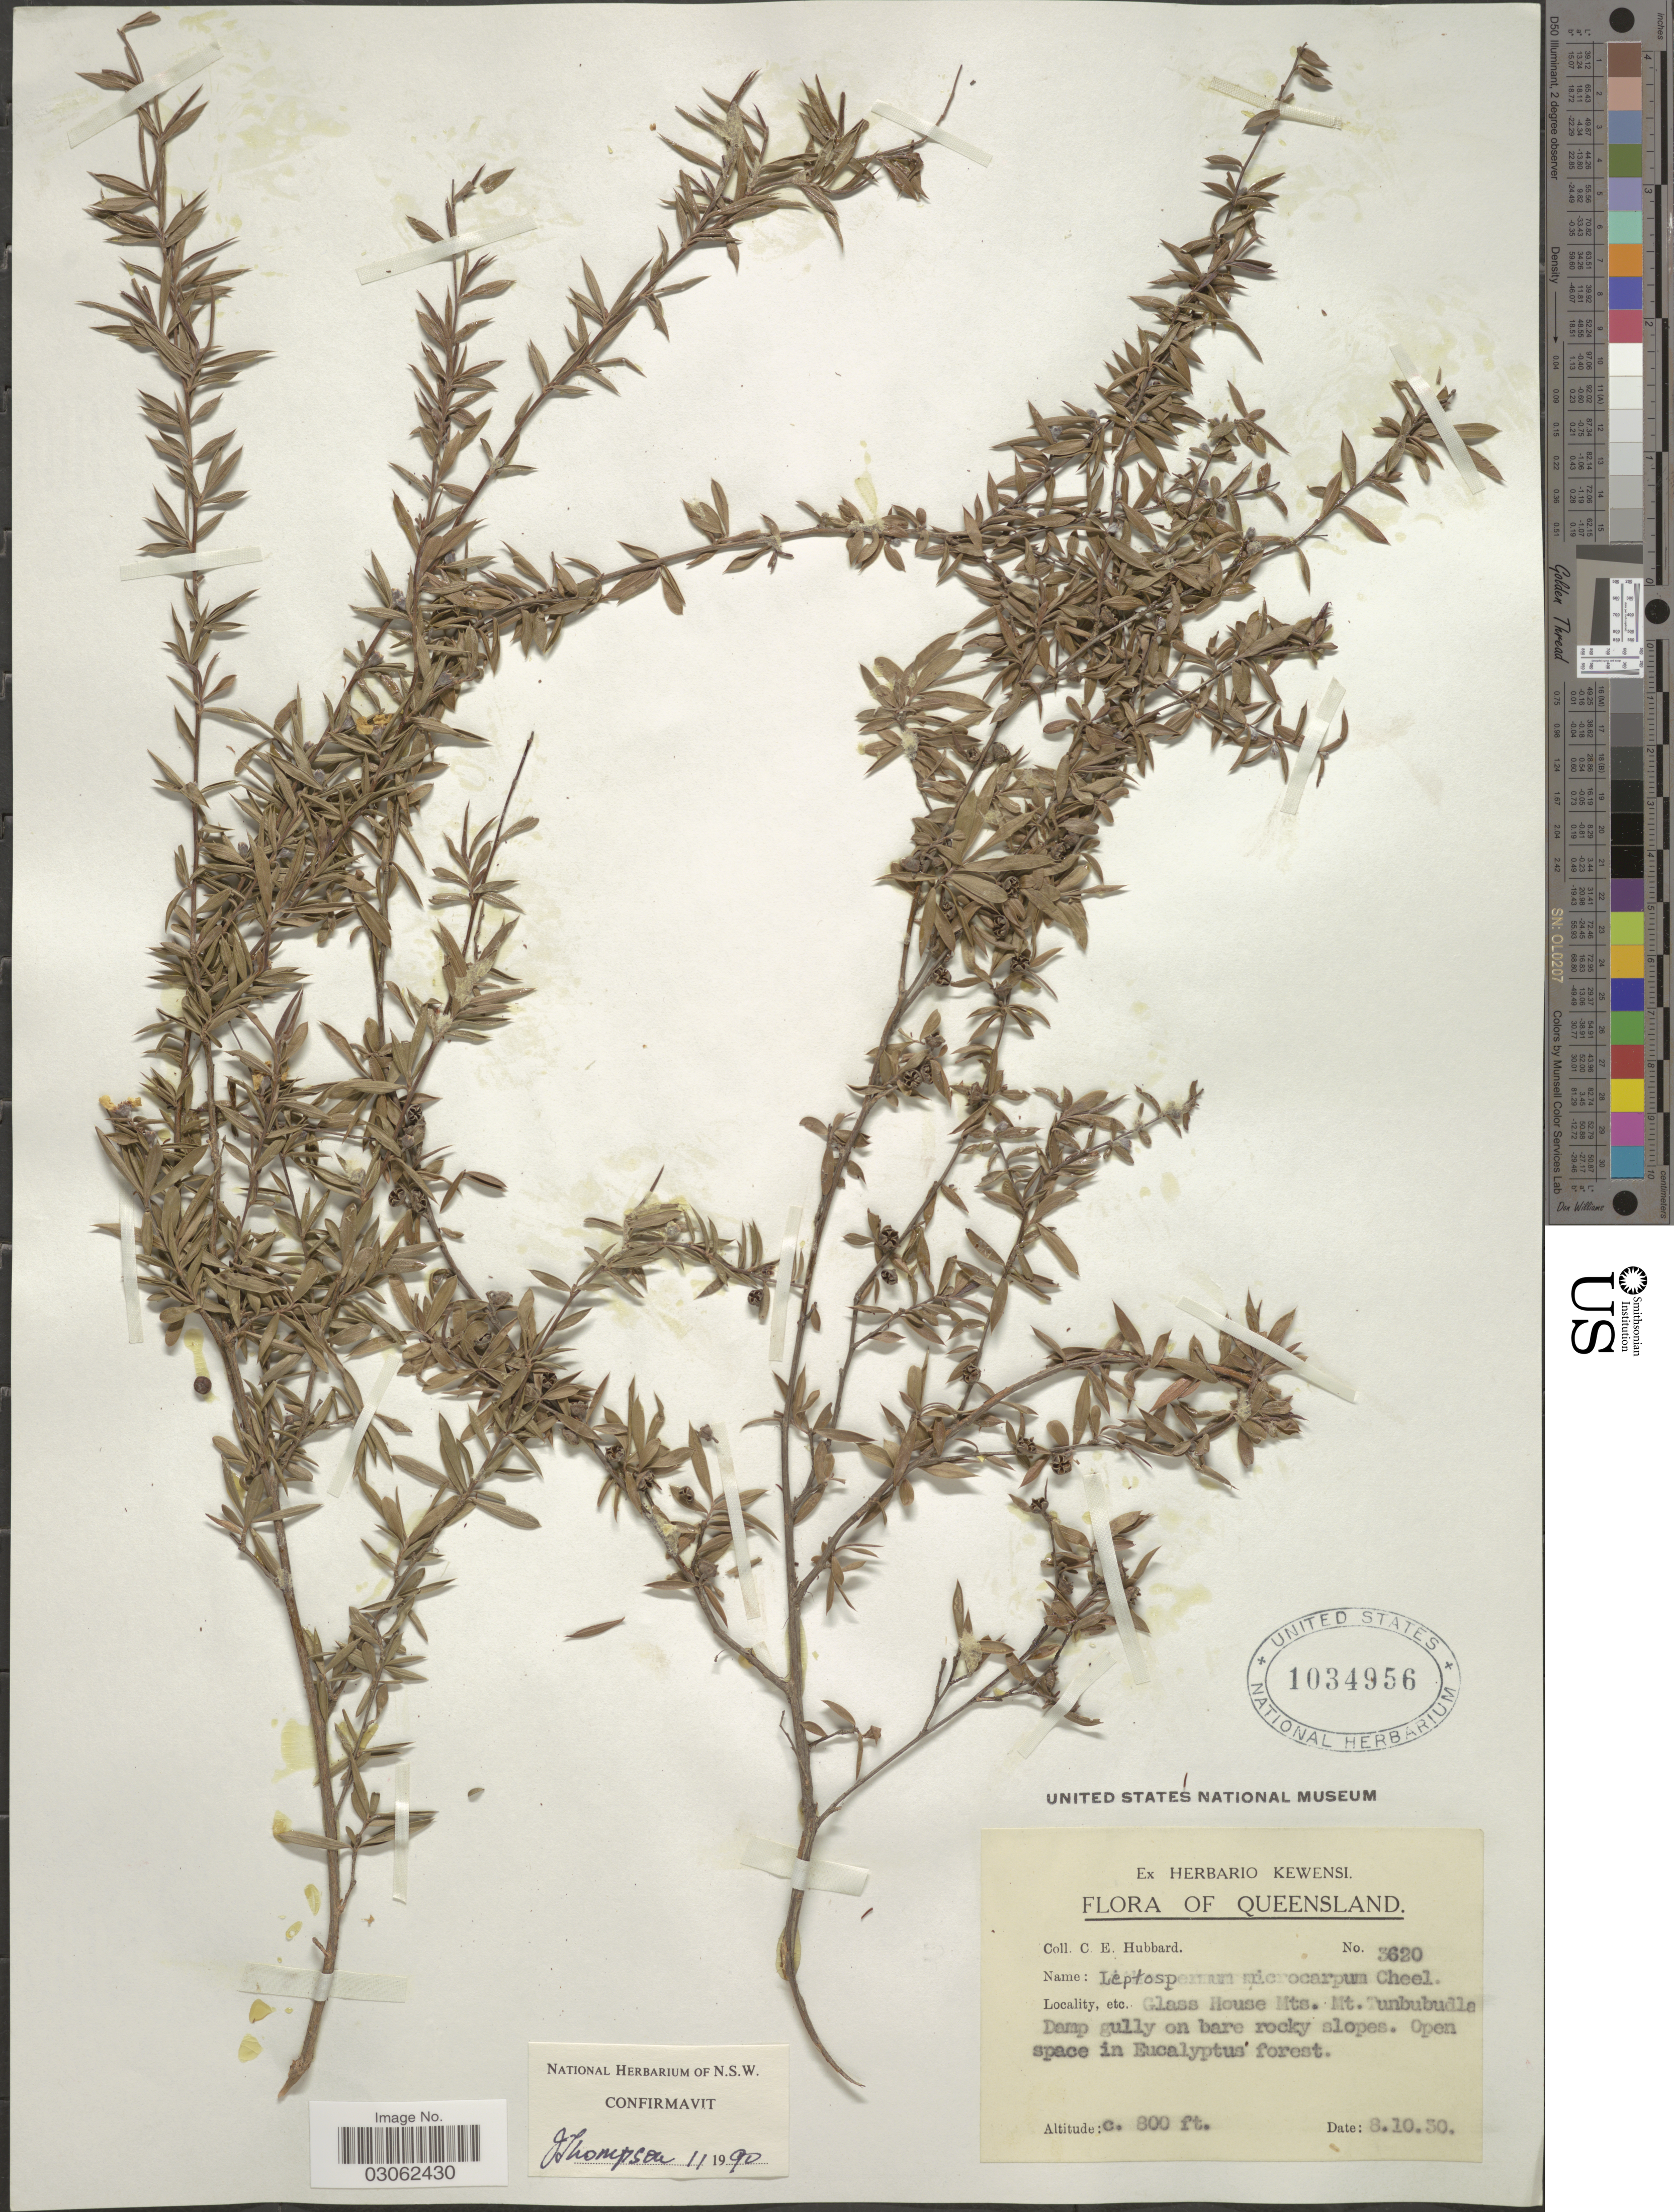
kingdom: Plantae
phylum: Tracheophyta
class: Magnoliopsida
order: Myrtales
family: Myrtaceae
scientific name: Gaudium microcarpum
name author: (Cheel) P.G. Wilson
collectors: C. E. Hubbard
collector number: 3620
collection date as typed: Transcribed d/m/y: 8/10/30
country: Australia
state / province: Queensland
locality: Glass House Mts. Mt. Tunbubudla.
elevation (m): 244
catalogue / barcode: US 1034956